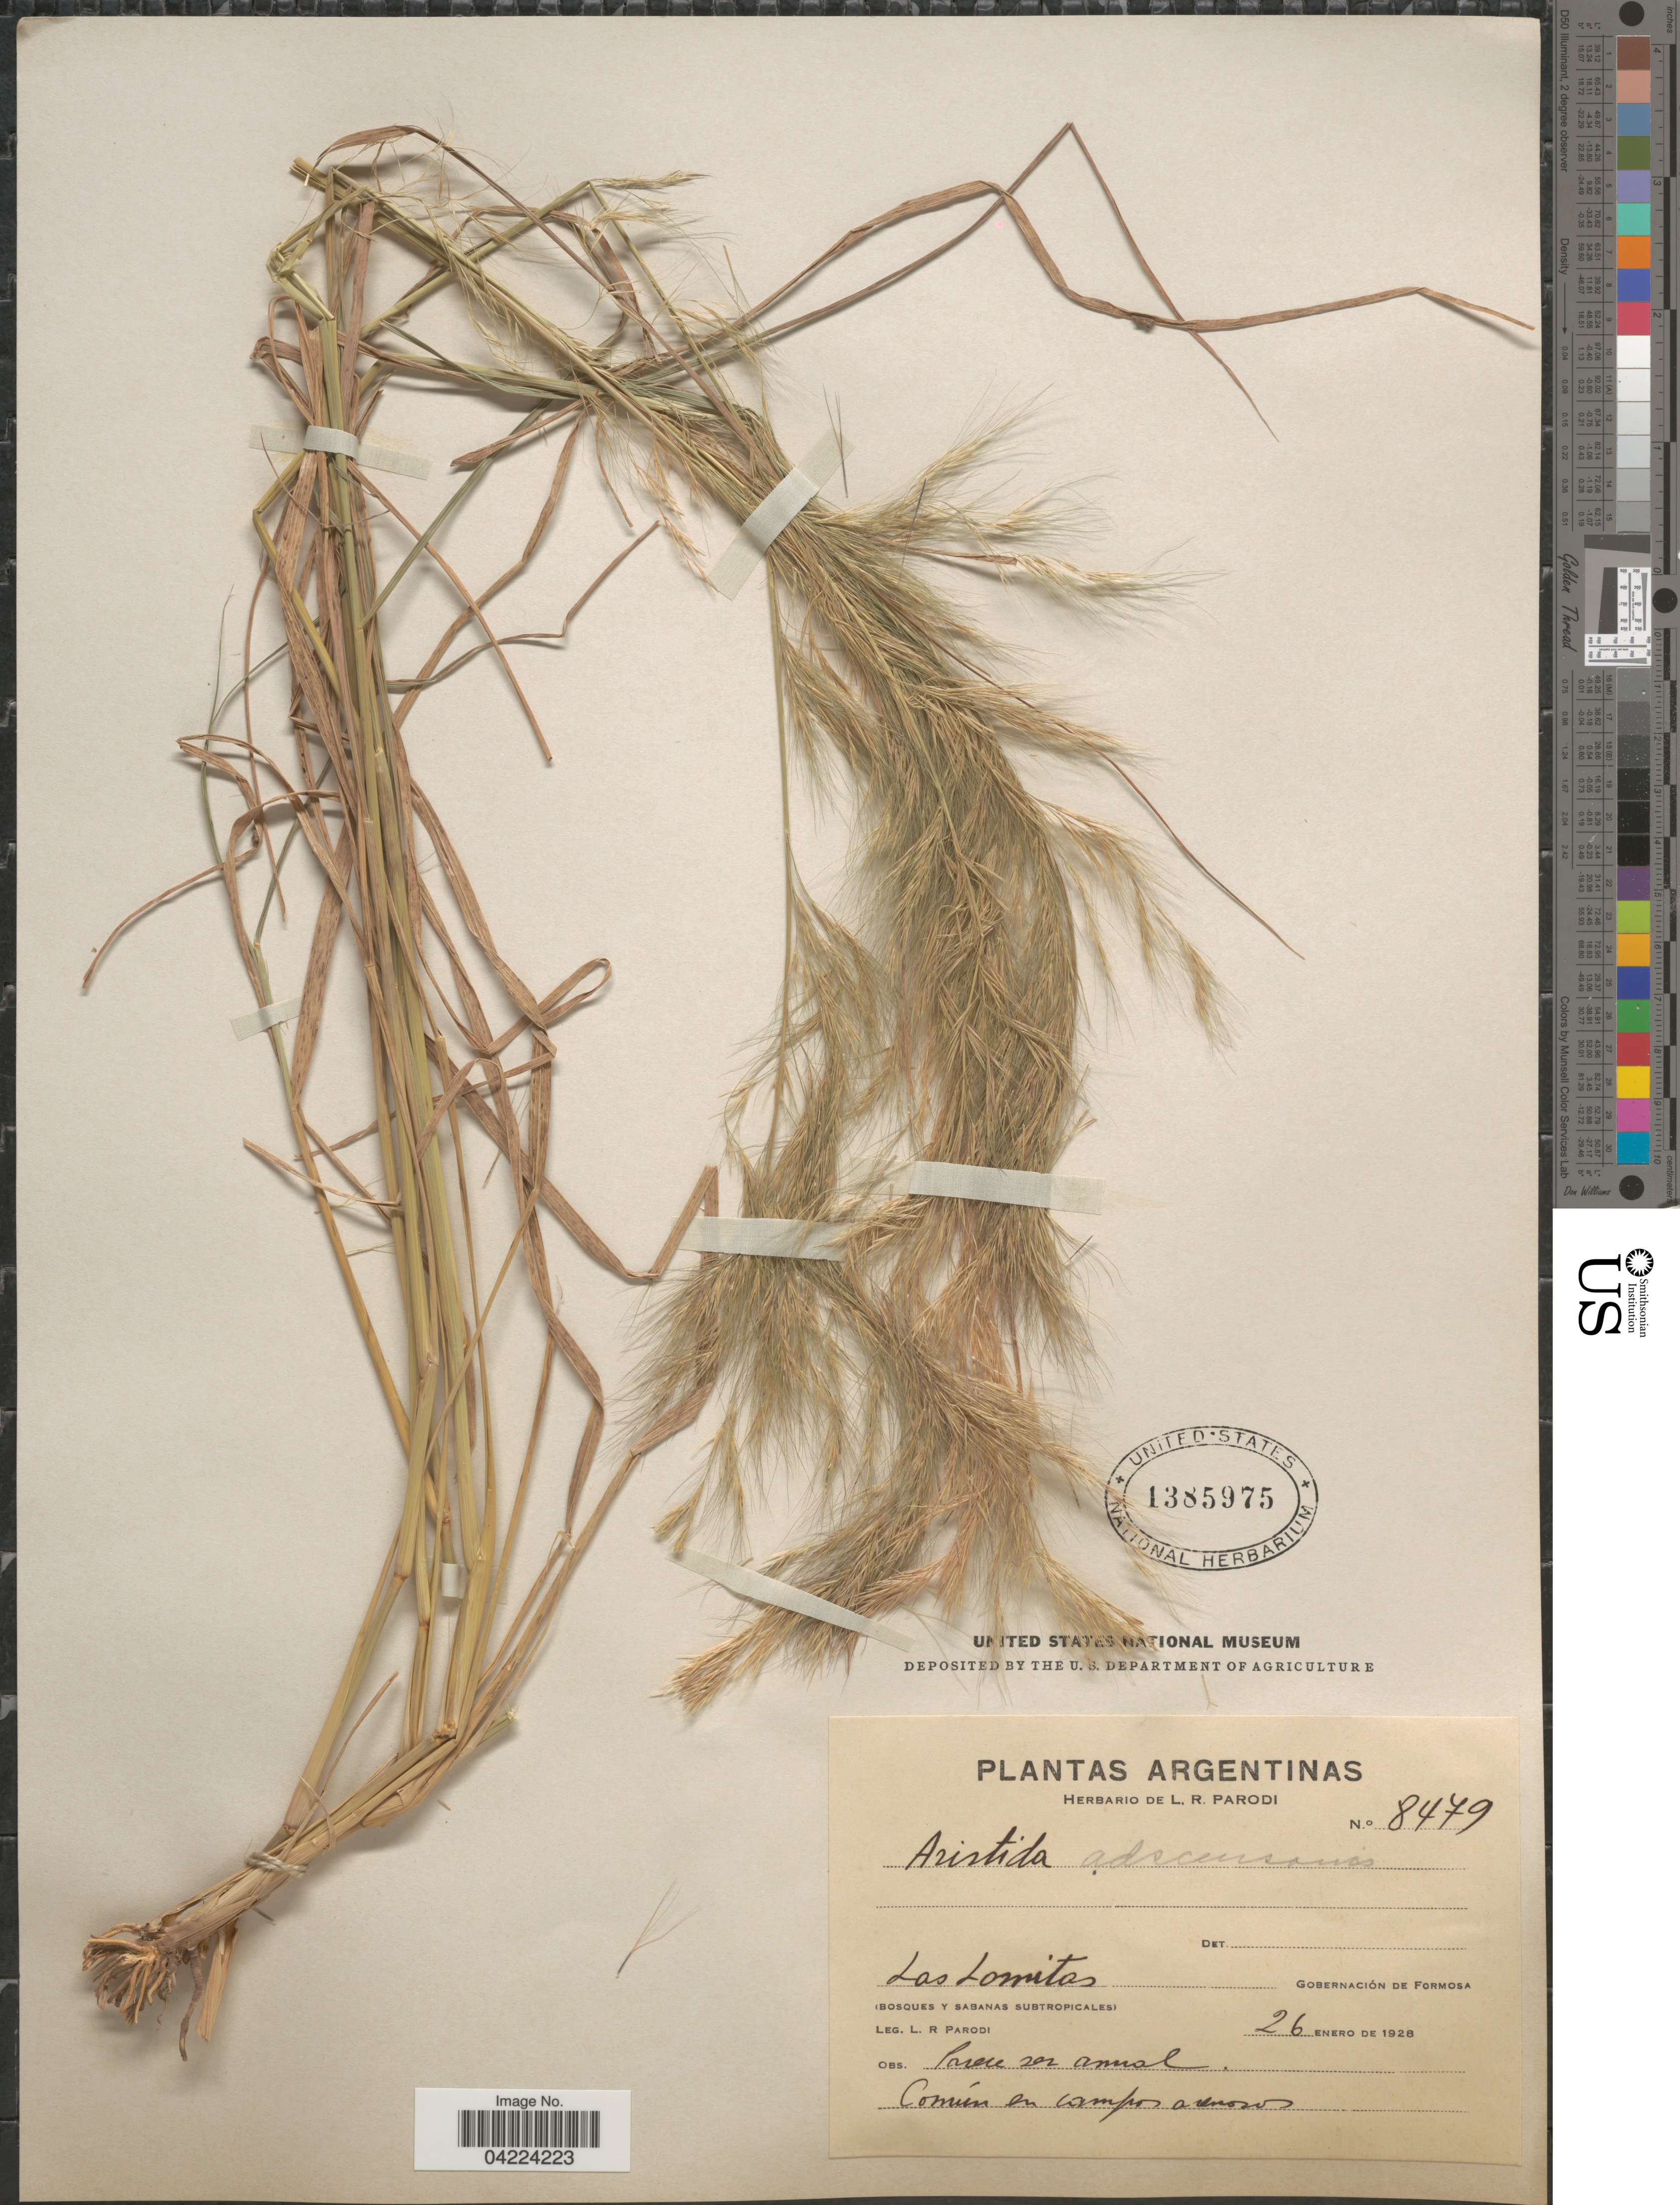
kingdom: Plantae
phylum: Tracheophyta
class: Liliopsida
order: Poales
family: Poaceae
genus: Aristida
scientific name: Aristida adscensionis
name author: L.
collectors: L. R. Parodi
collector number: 8479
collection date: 1928-01-26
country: Argentina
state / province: Formosa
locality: Las Lomitas. Gobernación de Formosa (Bosques y sabanas subtropicales).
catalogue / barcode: US 1385975